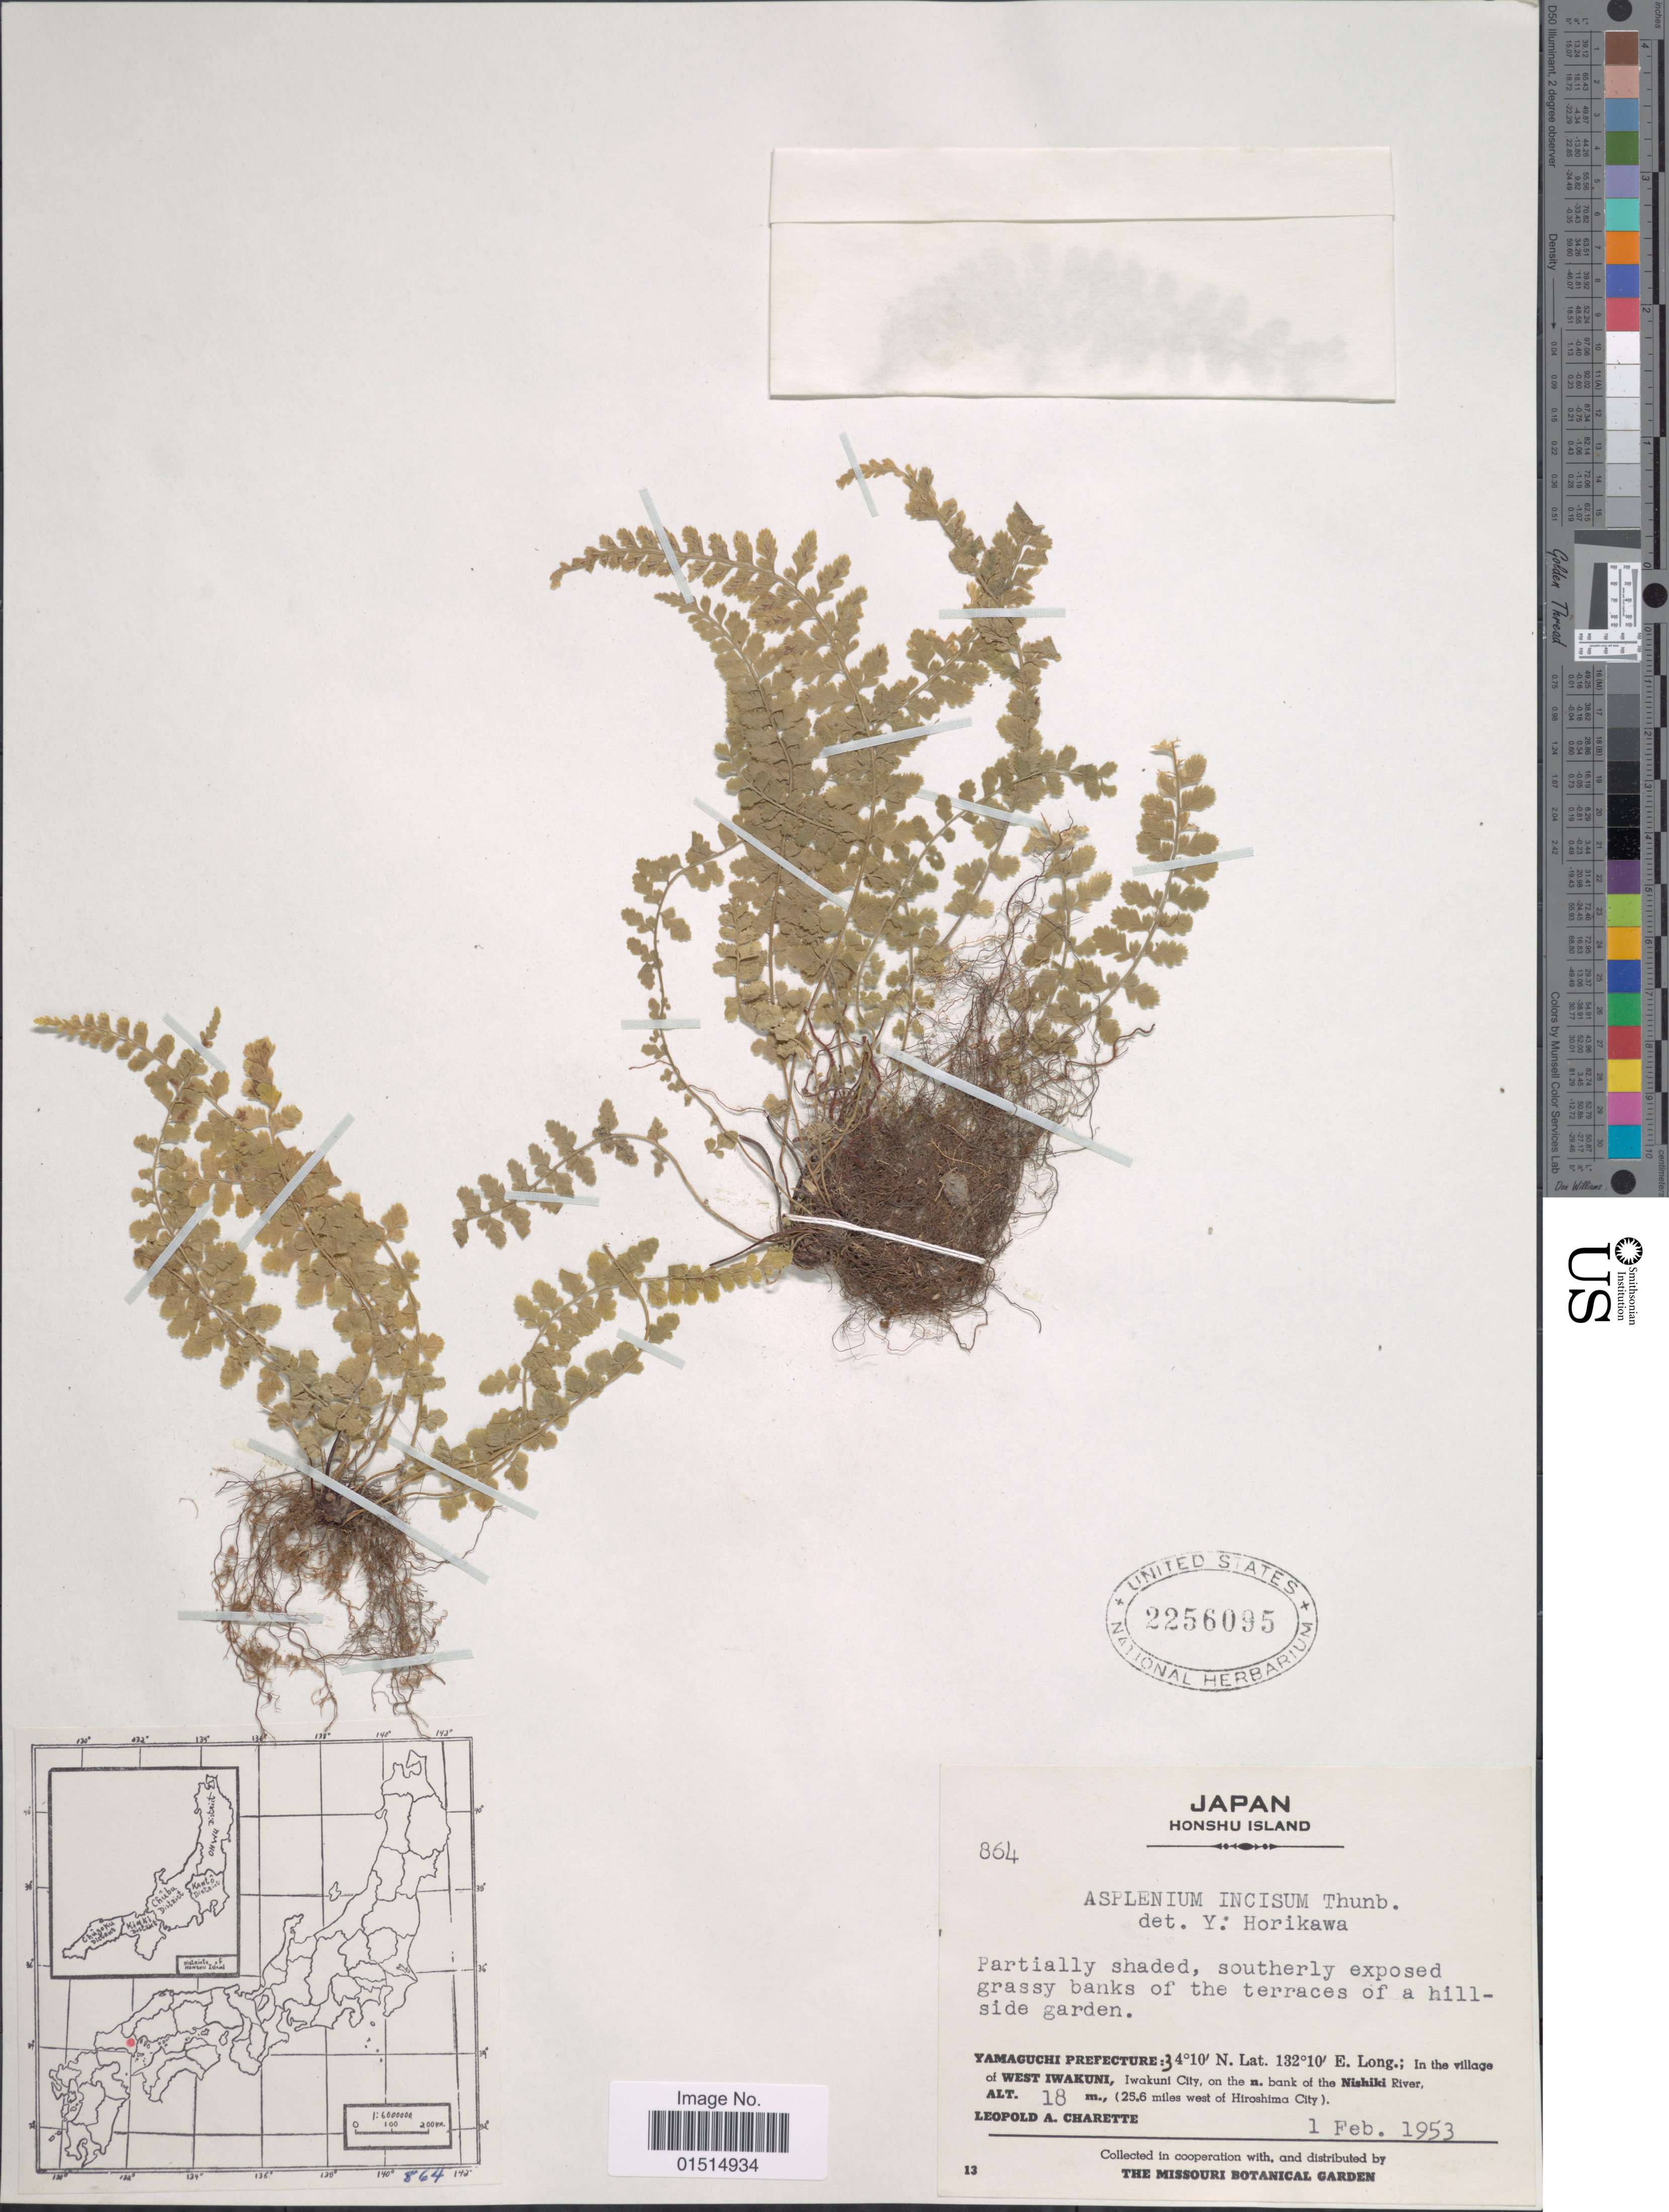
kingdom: Plantae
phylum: Tracheophyta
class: Polypodiopsida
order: Polypodiales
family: Aspleniaceae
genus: Asplenium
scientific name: Asplenium incisum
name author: Thunb.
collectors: L. A. Charette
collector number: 864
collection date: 1953-02-01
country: Japan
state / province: Yamaguti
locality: Honshu Island, Yamaguchi Prefecture, in the village of West Iwakuni, Iwakuni City, on the n bank of the Nishiki River, (25.6 miles west of Hiroshima City)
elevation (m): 18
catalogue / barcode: US 2256095